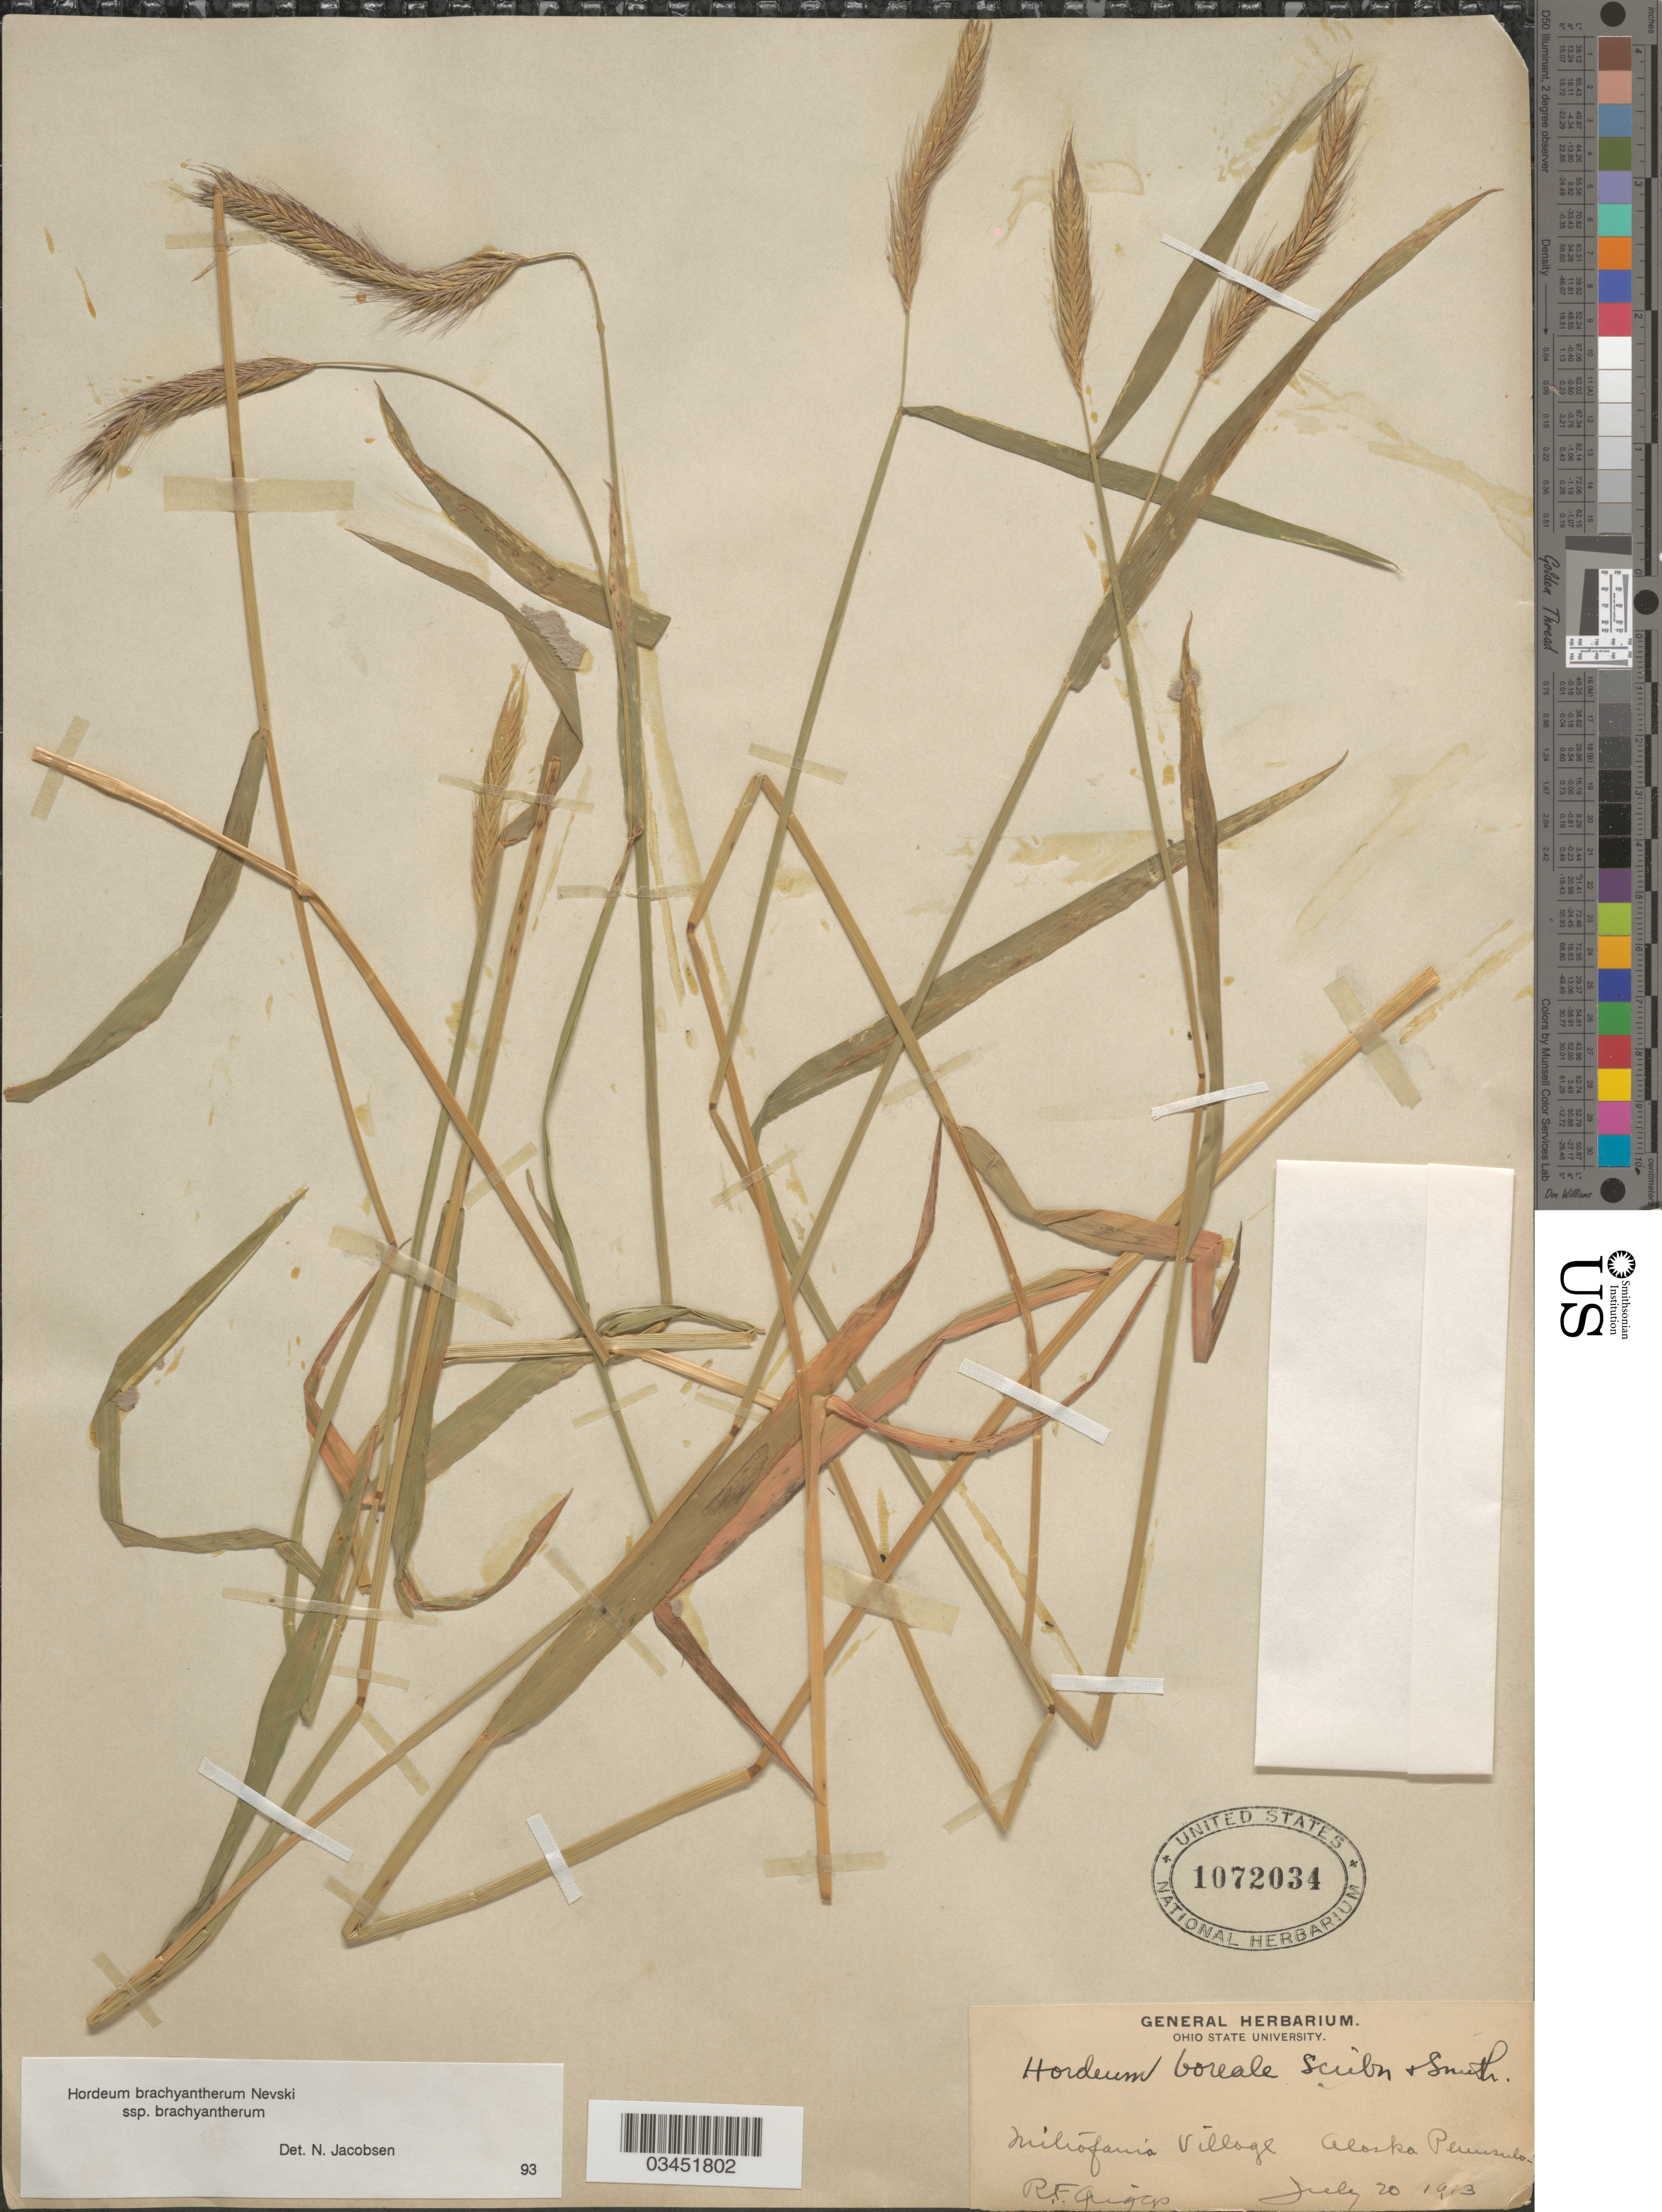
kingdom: Plantae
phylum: Tracheophyta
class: Liliopsida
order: Poales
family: Poaceae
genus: Hordeum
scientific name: Hordeum brachyantherum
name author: Nevski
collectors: R. F. Griggs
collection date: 1913-07-20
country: United States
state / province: Alaska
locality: Miliofania Village. Alaska Peninsula.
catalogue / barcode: US 1072034